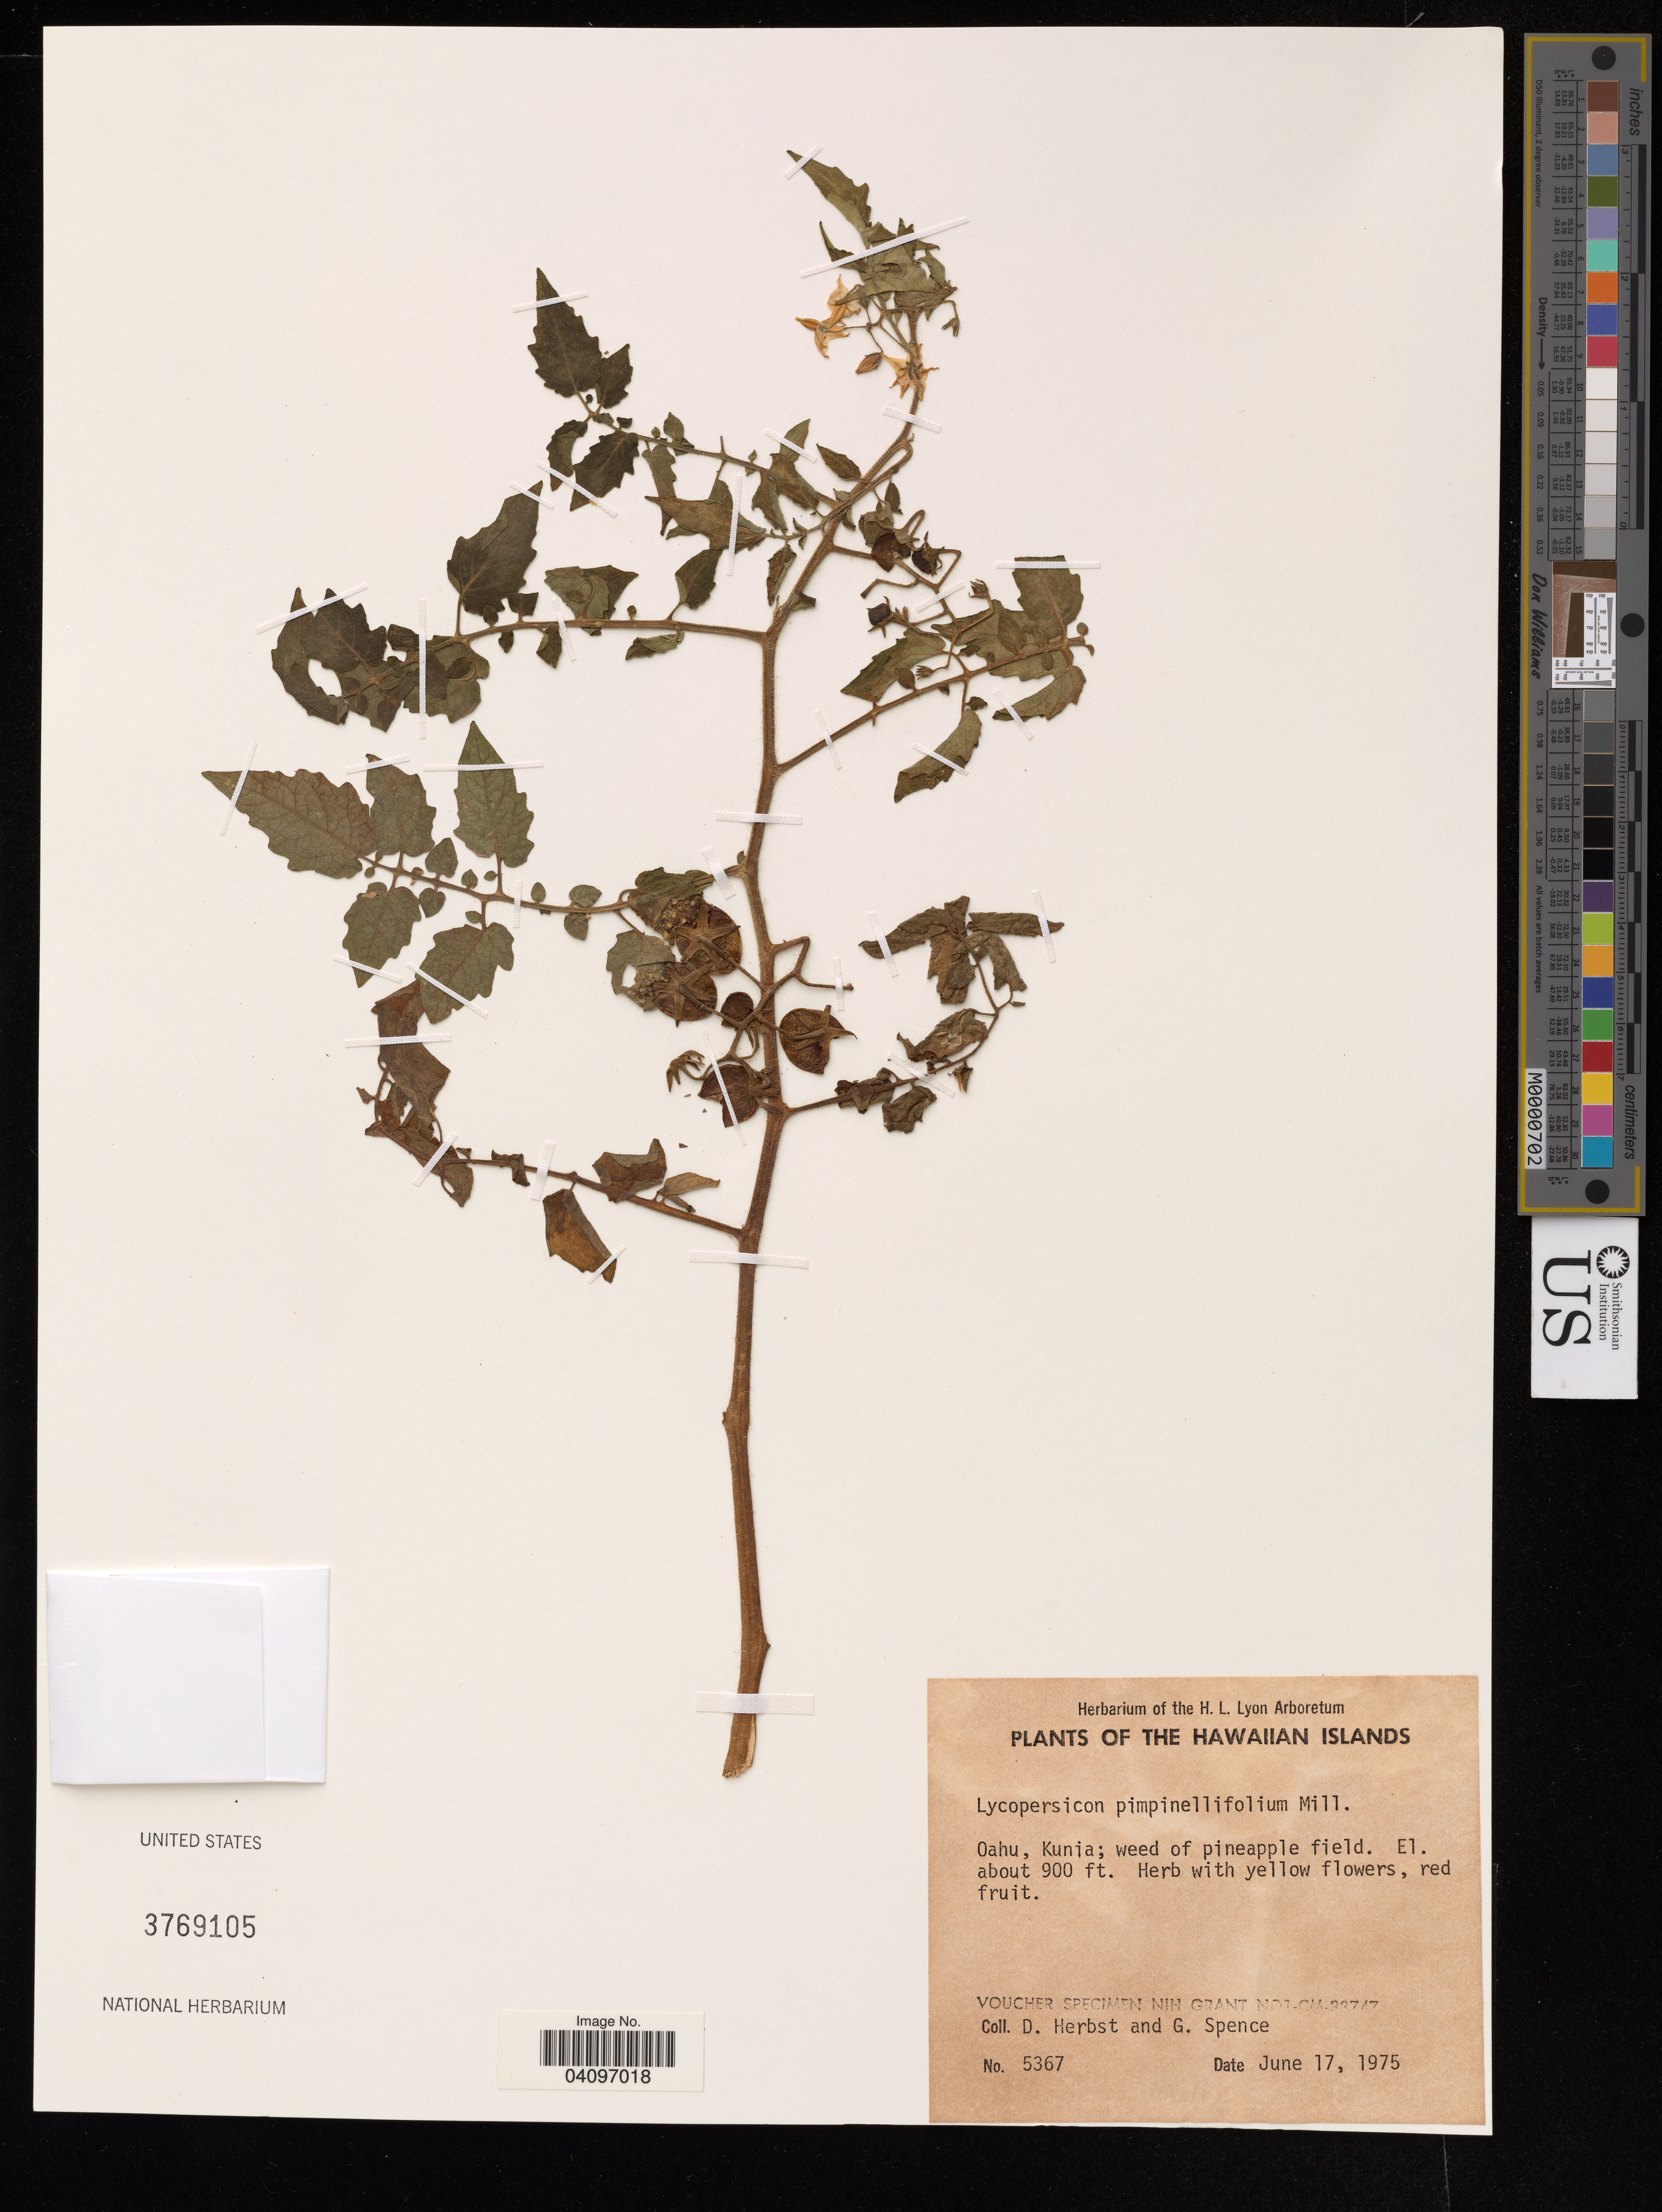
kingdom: Plantae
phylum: Tracheophyta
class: Magnoliopsida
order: Solanales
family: Solanaceae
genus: Solanum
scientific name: Solanum lycopersicum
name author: L.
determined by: Wagner, W. L., (BOT), Smithsonian Institution - National Museum of Natural History (UNITED STATES)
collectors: D. Herbst & G. Spence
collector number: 5367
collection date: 1975-06-17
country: United States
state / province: Hawaii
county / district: Honolulu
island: Oahu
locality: The Hawaiian Islands. Oahu, Kunia; weed of pineapple field.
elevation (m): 274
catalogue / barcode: US 3769105